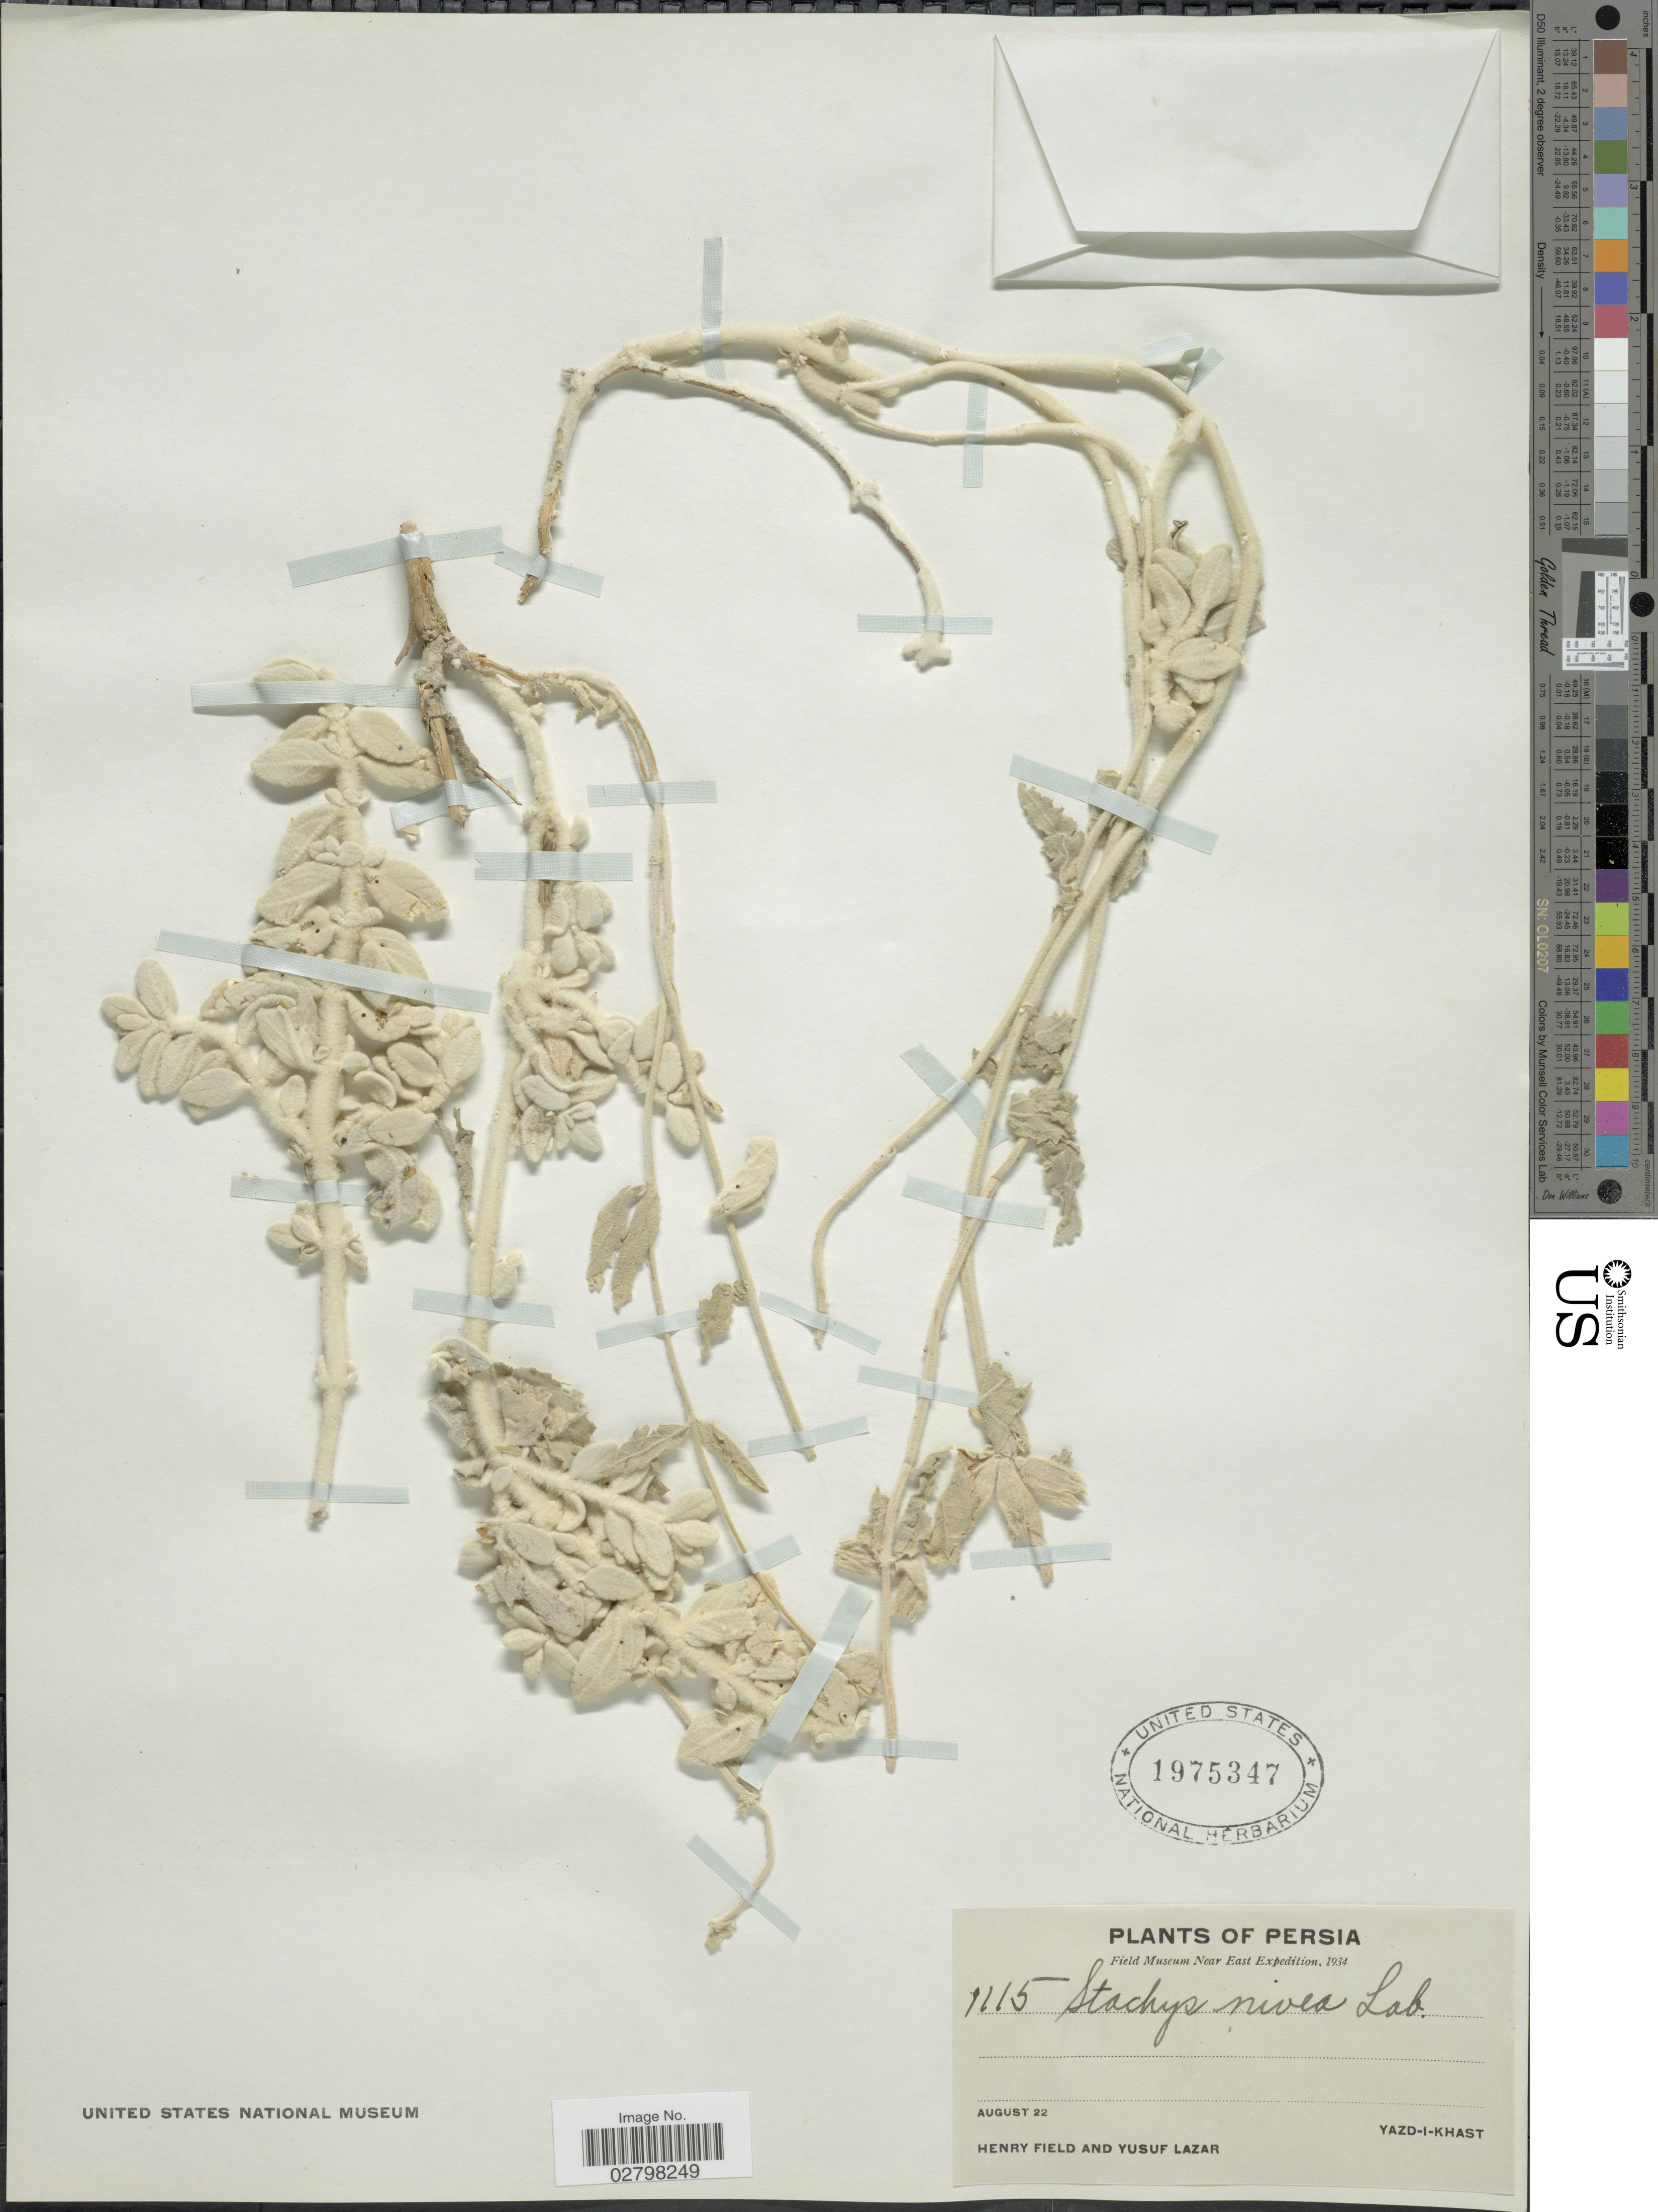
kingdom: Plantae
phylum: Tracheophyta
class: Magnoliopsida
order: Lamiales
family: Lamiaceae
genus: Stachys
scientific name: Stachys nivea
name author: Labill.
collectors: H. Field & Y. Lazar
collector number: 1115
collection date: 1934-08-22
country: Iran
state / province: Yazd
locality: Persia. Yazd-I-Khast.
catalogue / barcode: US 1975347